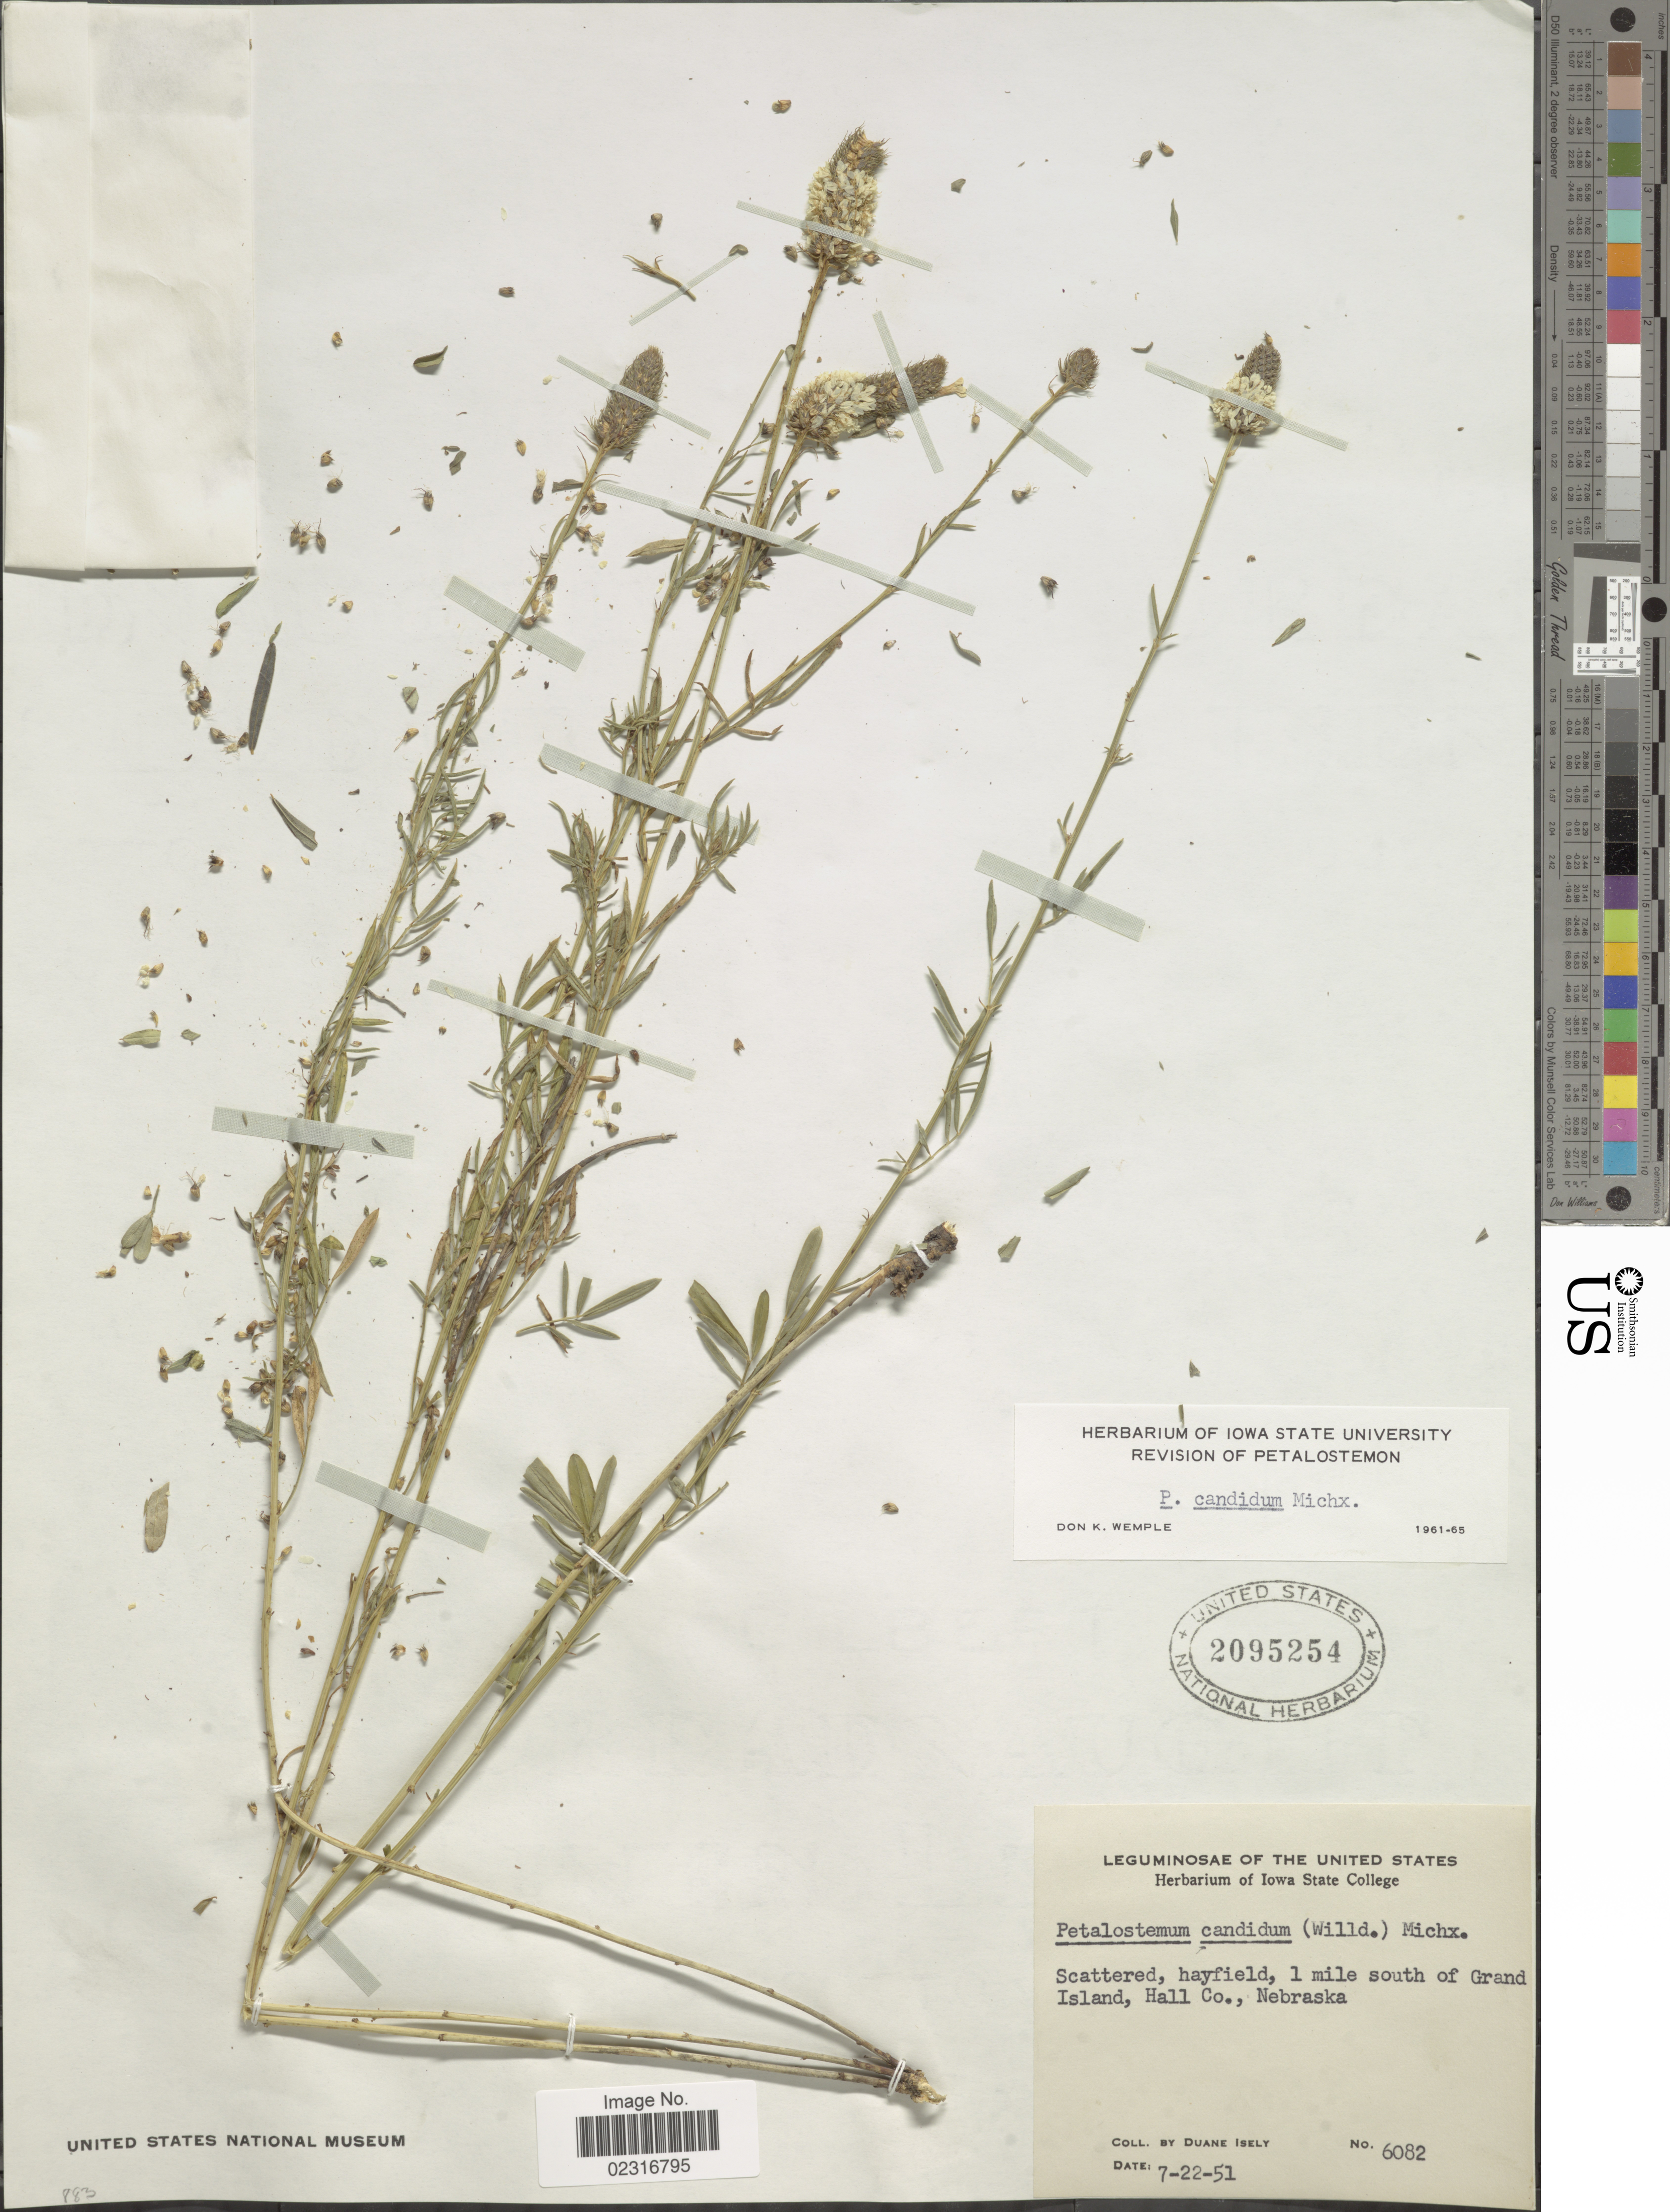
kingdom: Plantae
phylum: Tracheophyta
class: Magnoliopsida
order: Fabales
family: Fabaceae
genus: Dalea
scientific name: Dalea candida var. candida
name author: Michx. ex Willd.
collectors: D. Isely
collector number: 6082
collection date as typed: Transcribed d/m/y: 22/7/51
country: United States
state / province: Nebraska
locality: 1 mile south of Grand Island, Hall Co.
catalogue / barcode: US 2095254